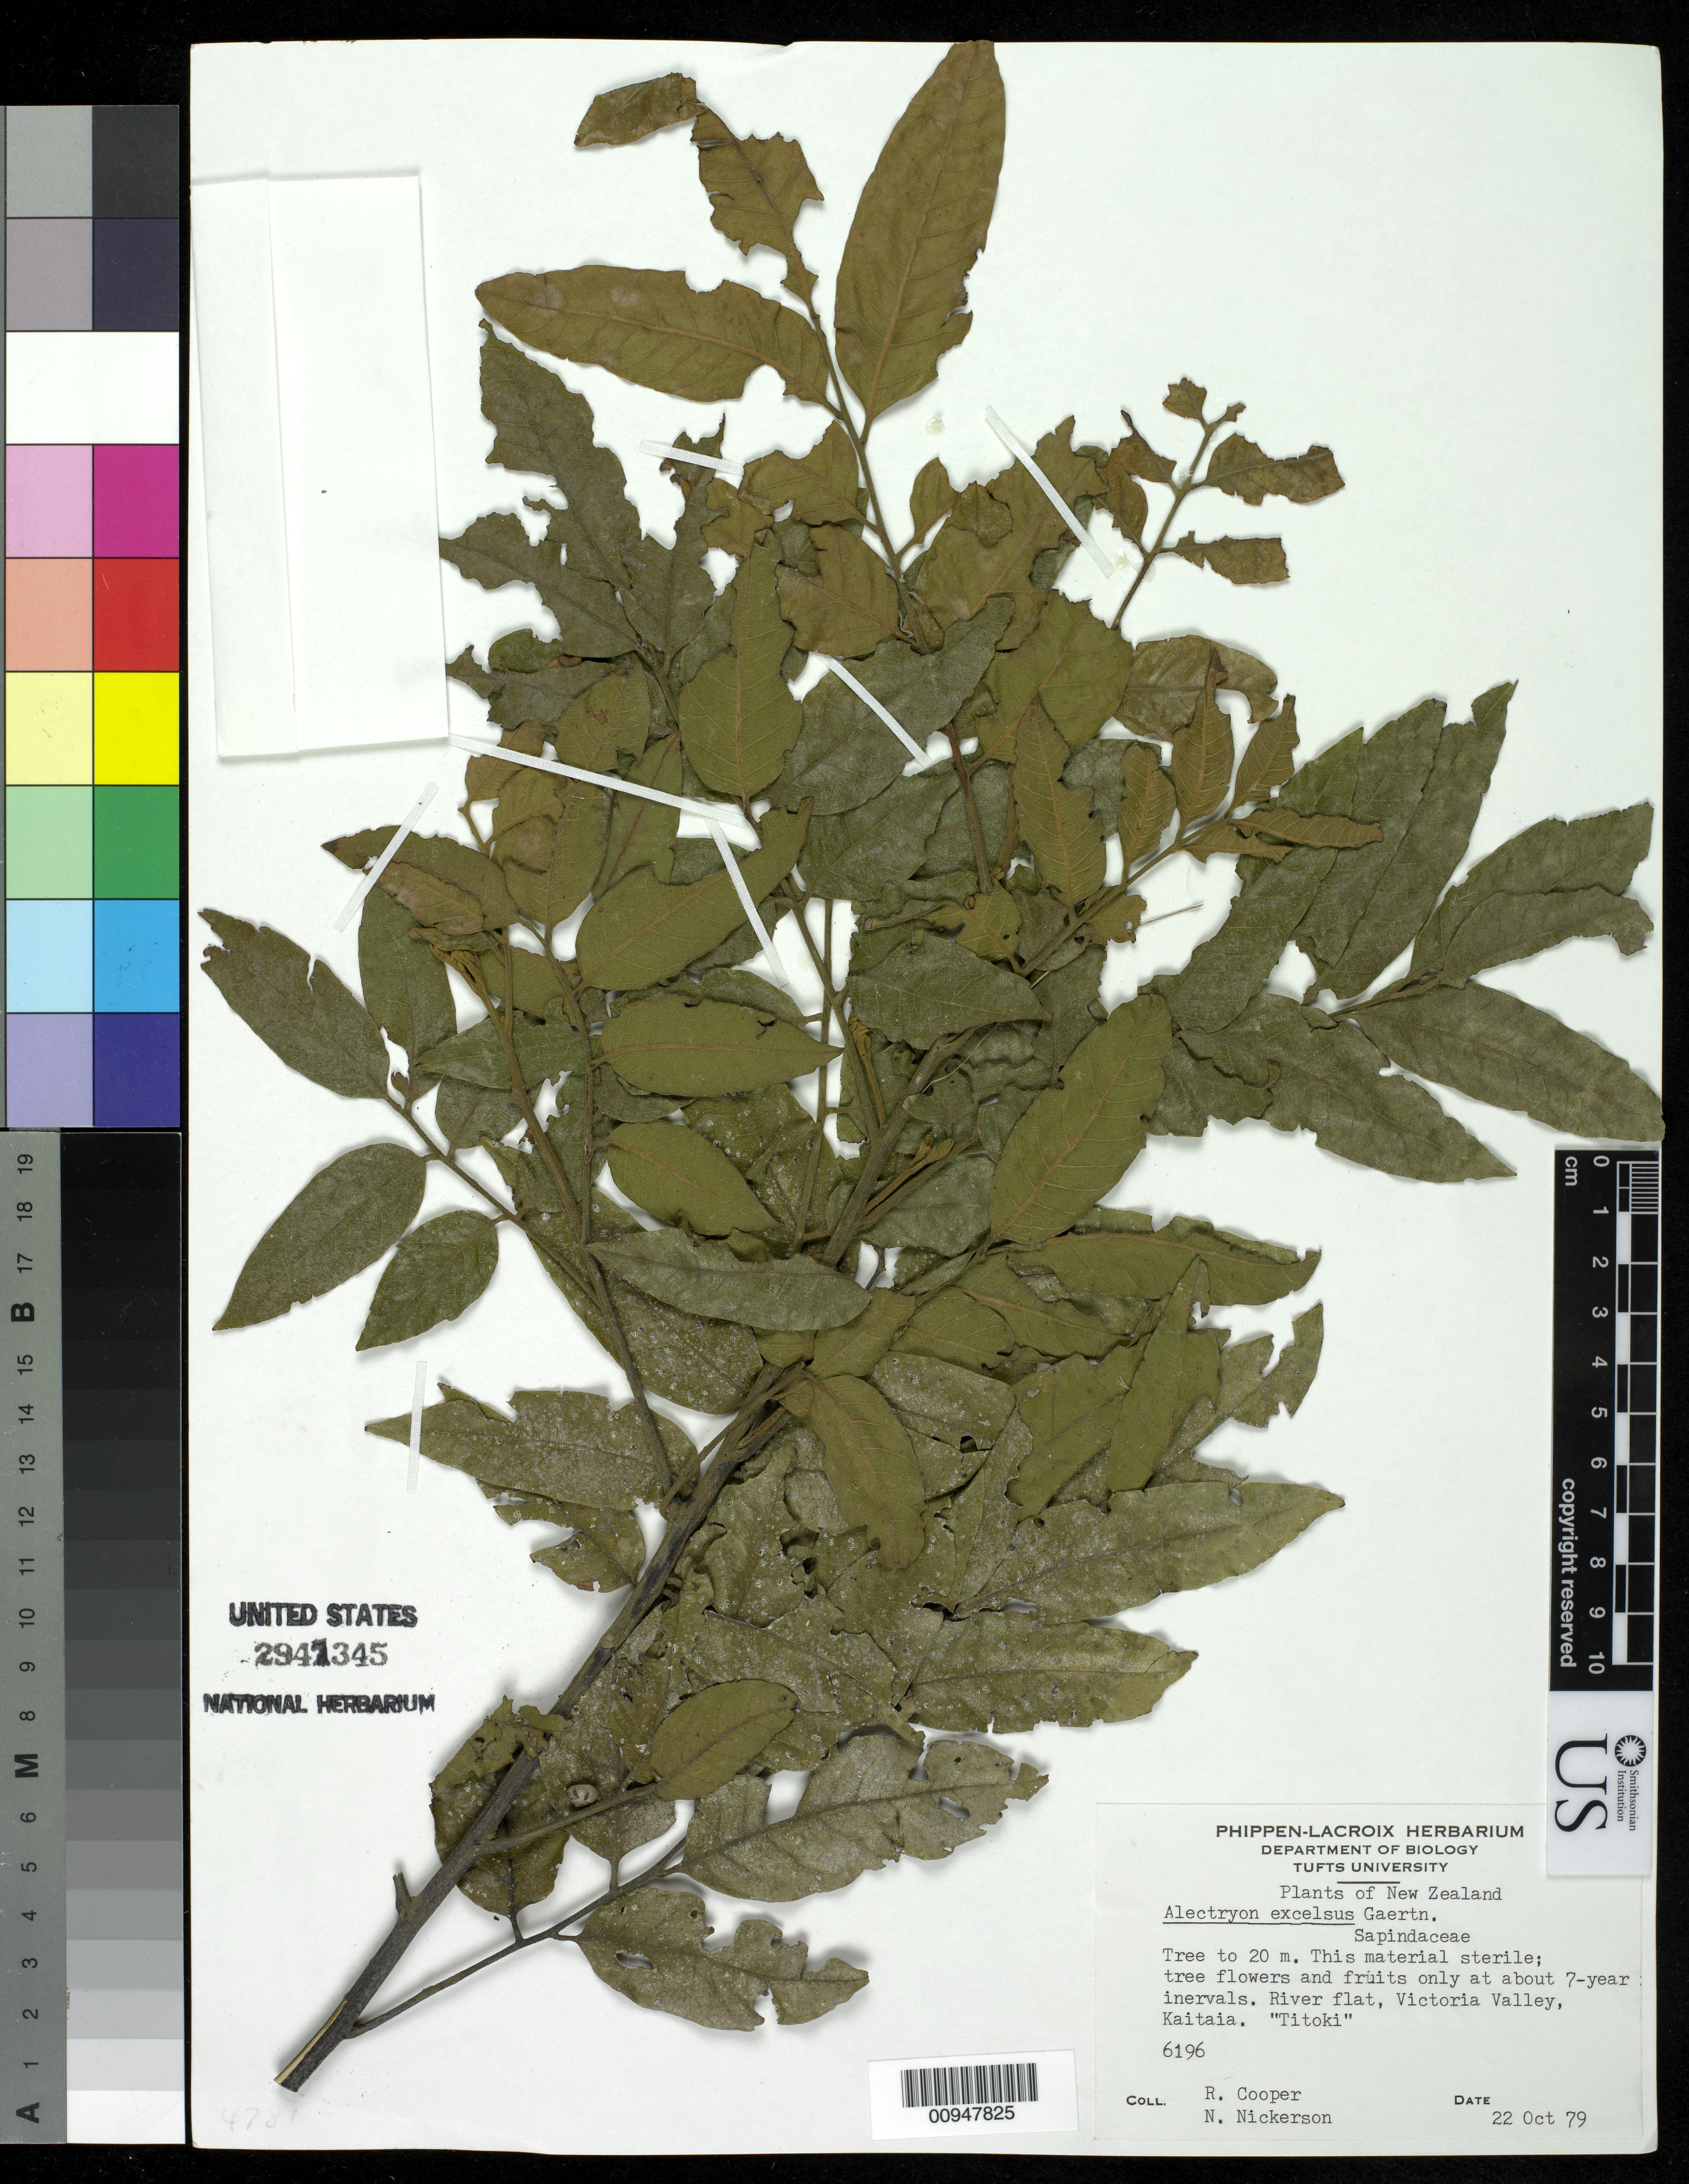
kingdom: Plantae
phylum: Tracheophyta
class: Magnoliopsida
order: Sapindales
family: Sapindaceae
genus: Alectryon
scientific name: Alectryon excelsus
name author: Gaertn.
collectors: R. Cooper & N. Nickerson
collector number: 6196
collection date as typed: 22 Oct 1979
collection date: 1979-10-22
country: New Zealand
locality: Victoria Valley, Kaitaia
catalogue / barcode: US 2947345